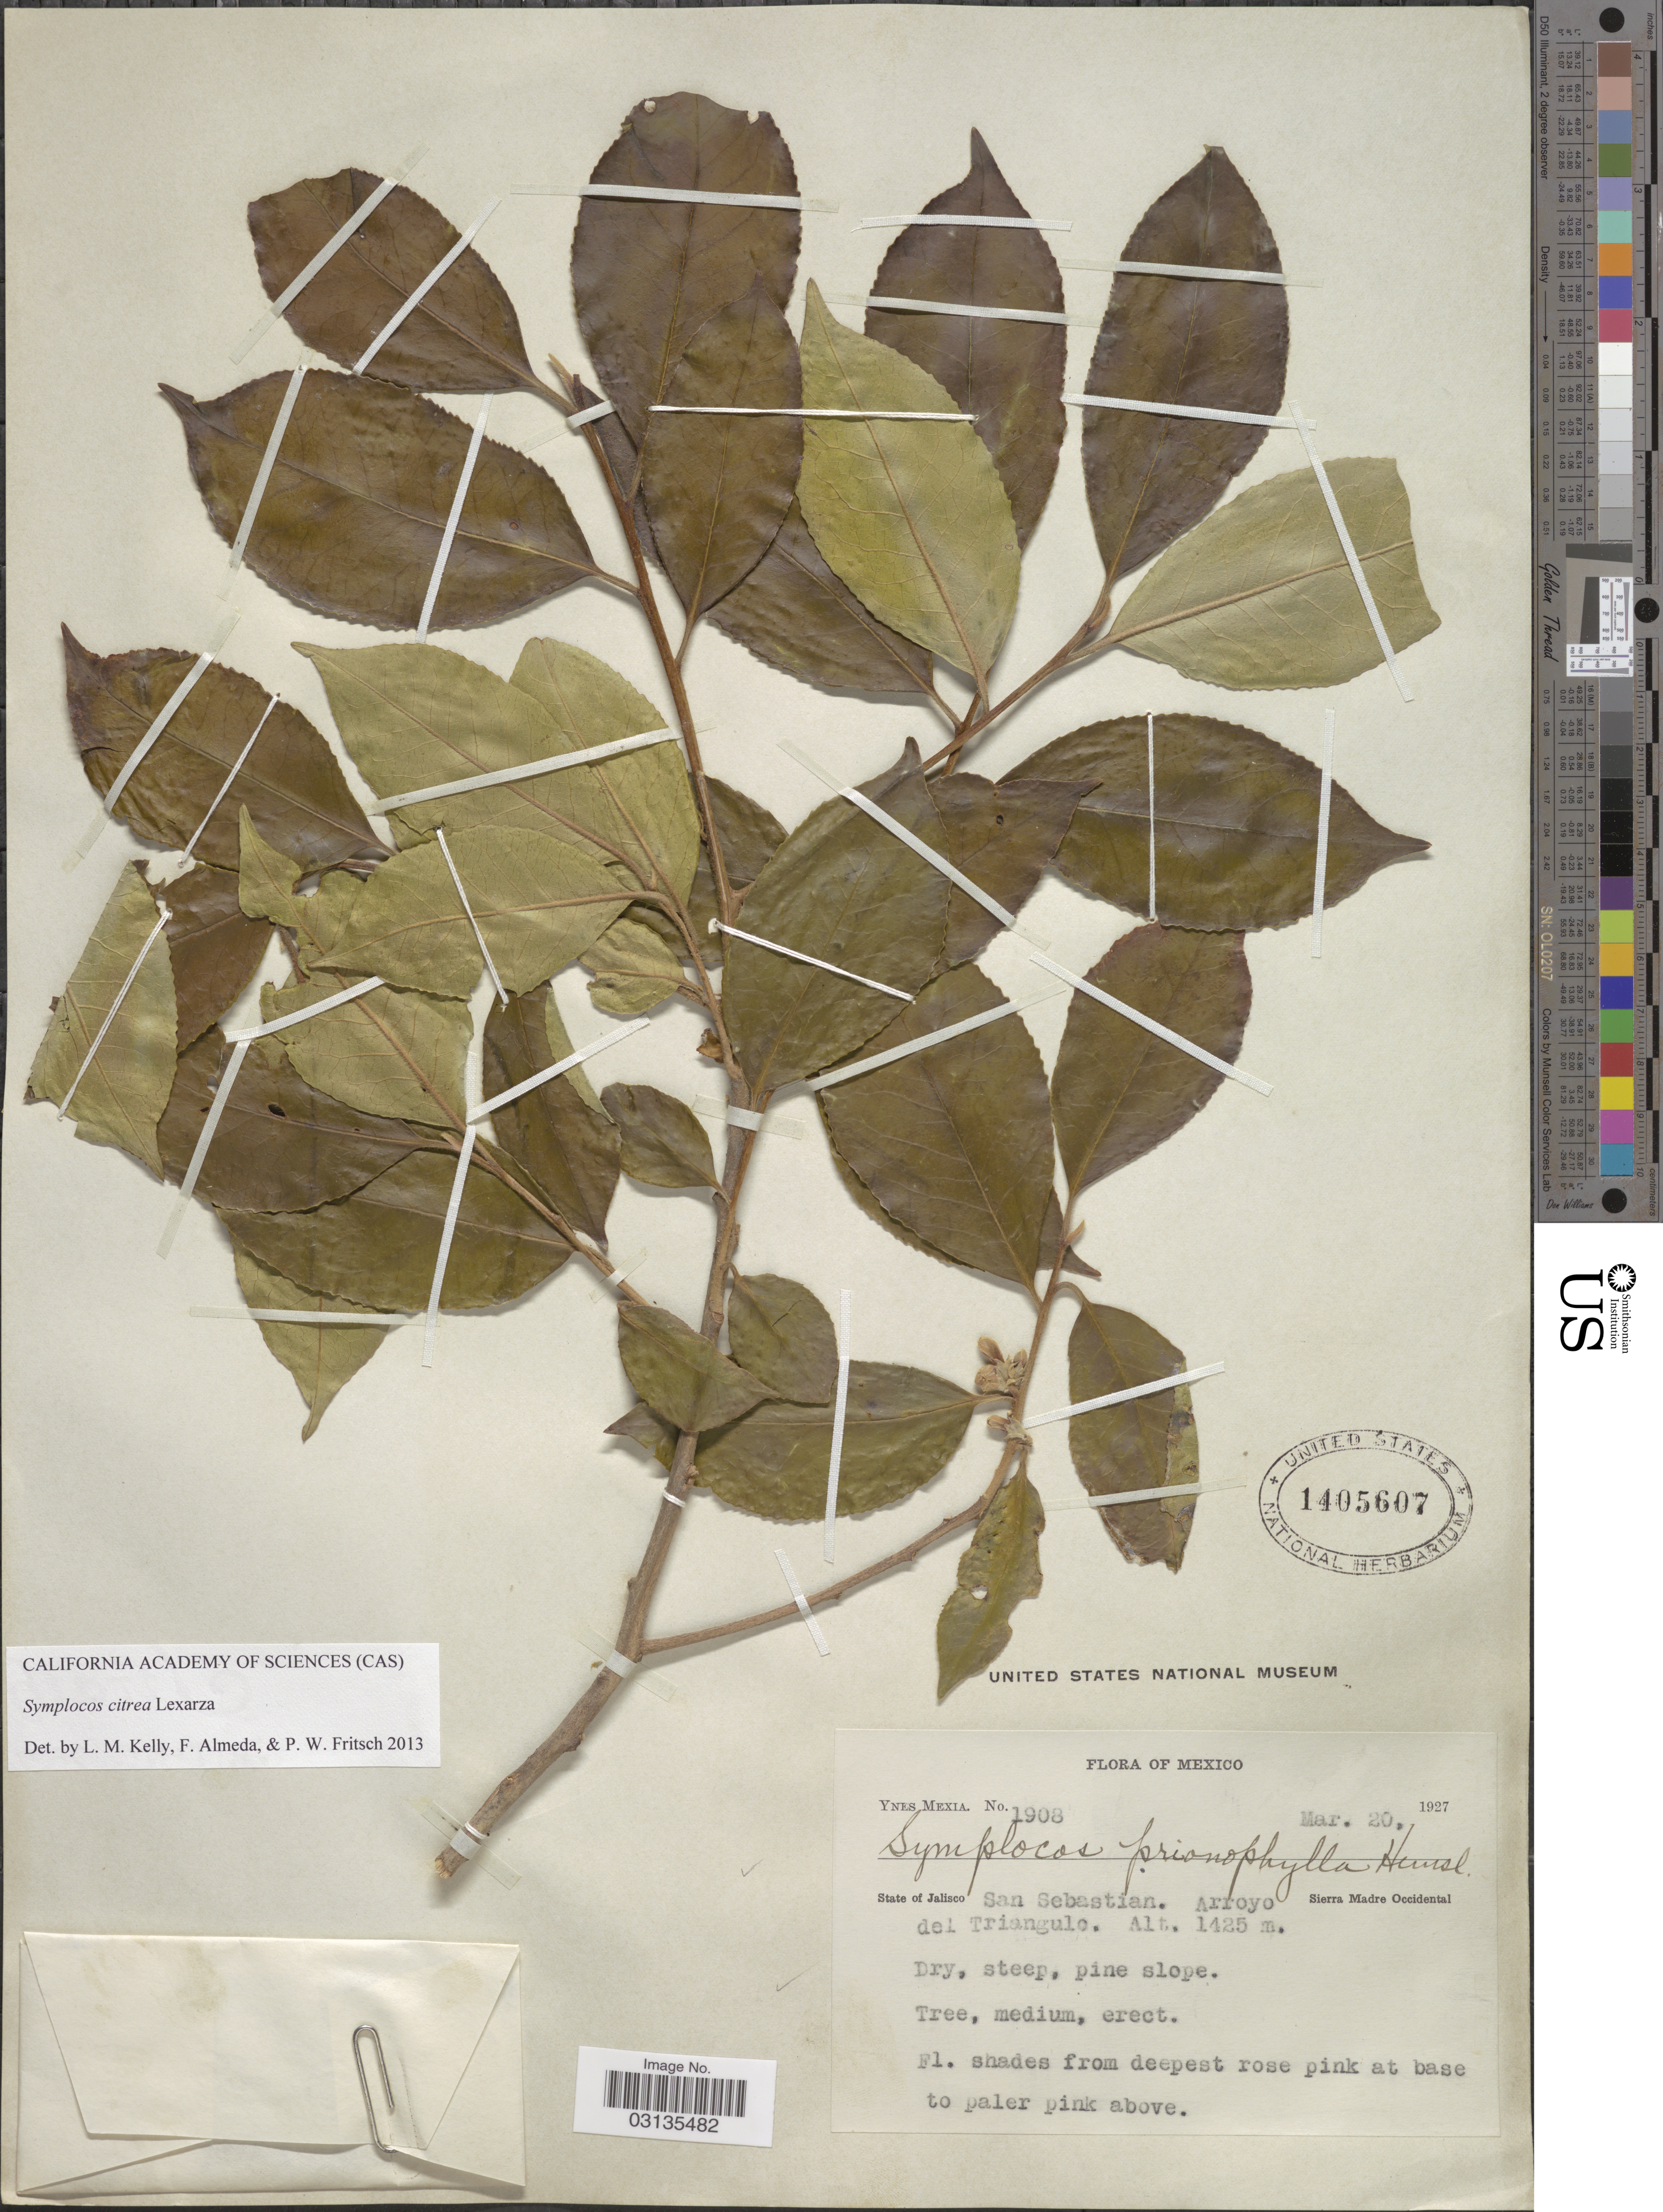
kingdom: Plantae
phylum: Tracheophyta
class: Magnoliopsida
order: Ericales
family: Symplocaceae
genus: Symplocos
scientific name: Symplocos citrea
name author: Lex.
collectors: Y. Mexia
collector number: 1908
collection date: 1927-03-20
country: Mexico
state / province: Jalisco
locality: San Sebastian. Arroyo del Triangulo. Sierra Madre Occidental.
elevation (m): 1425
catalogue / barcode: US 1405607